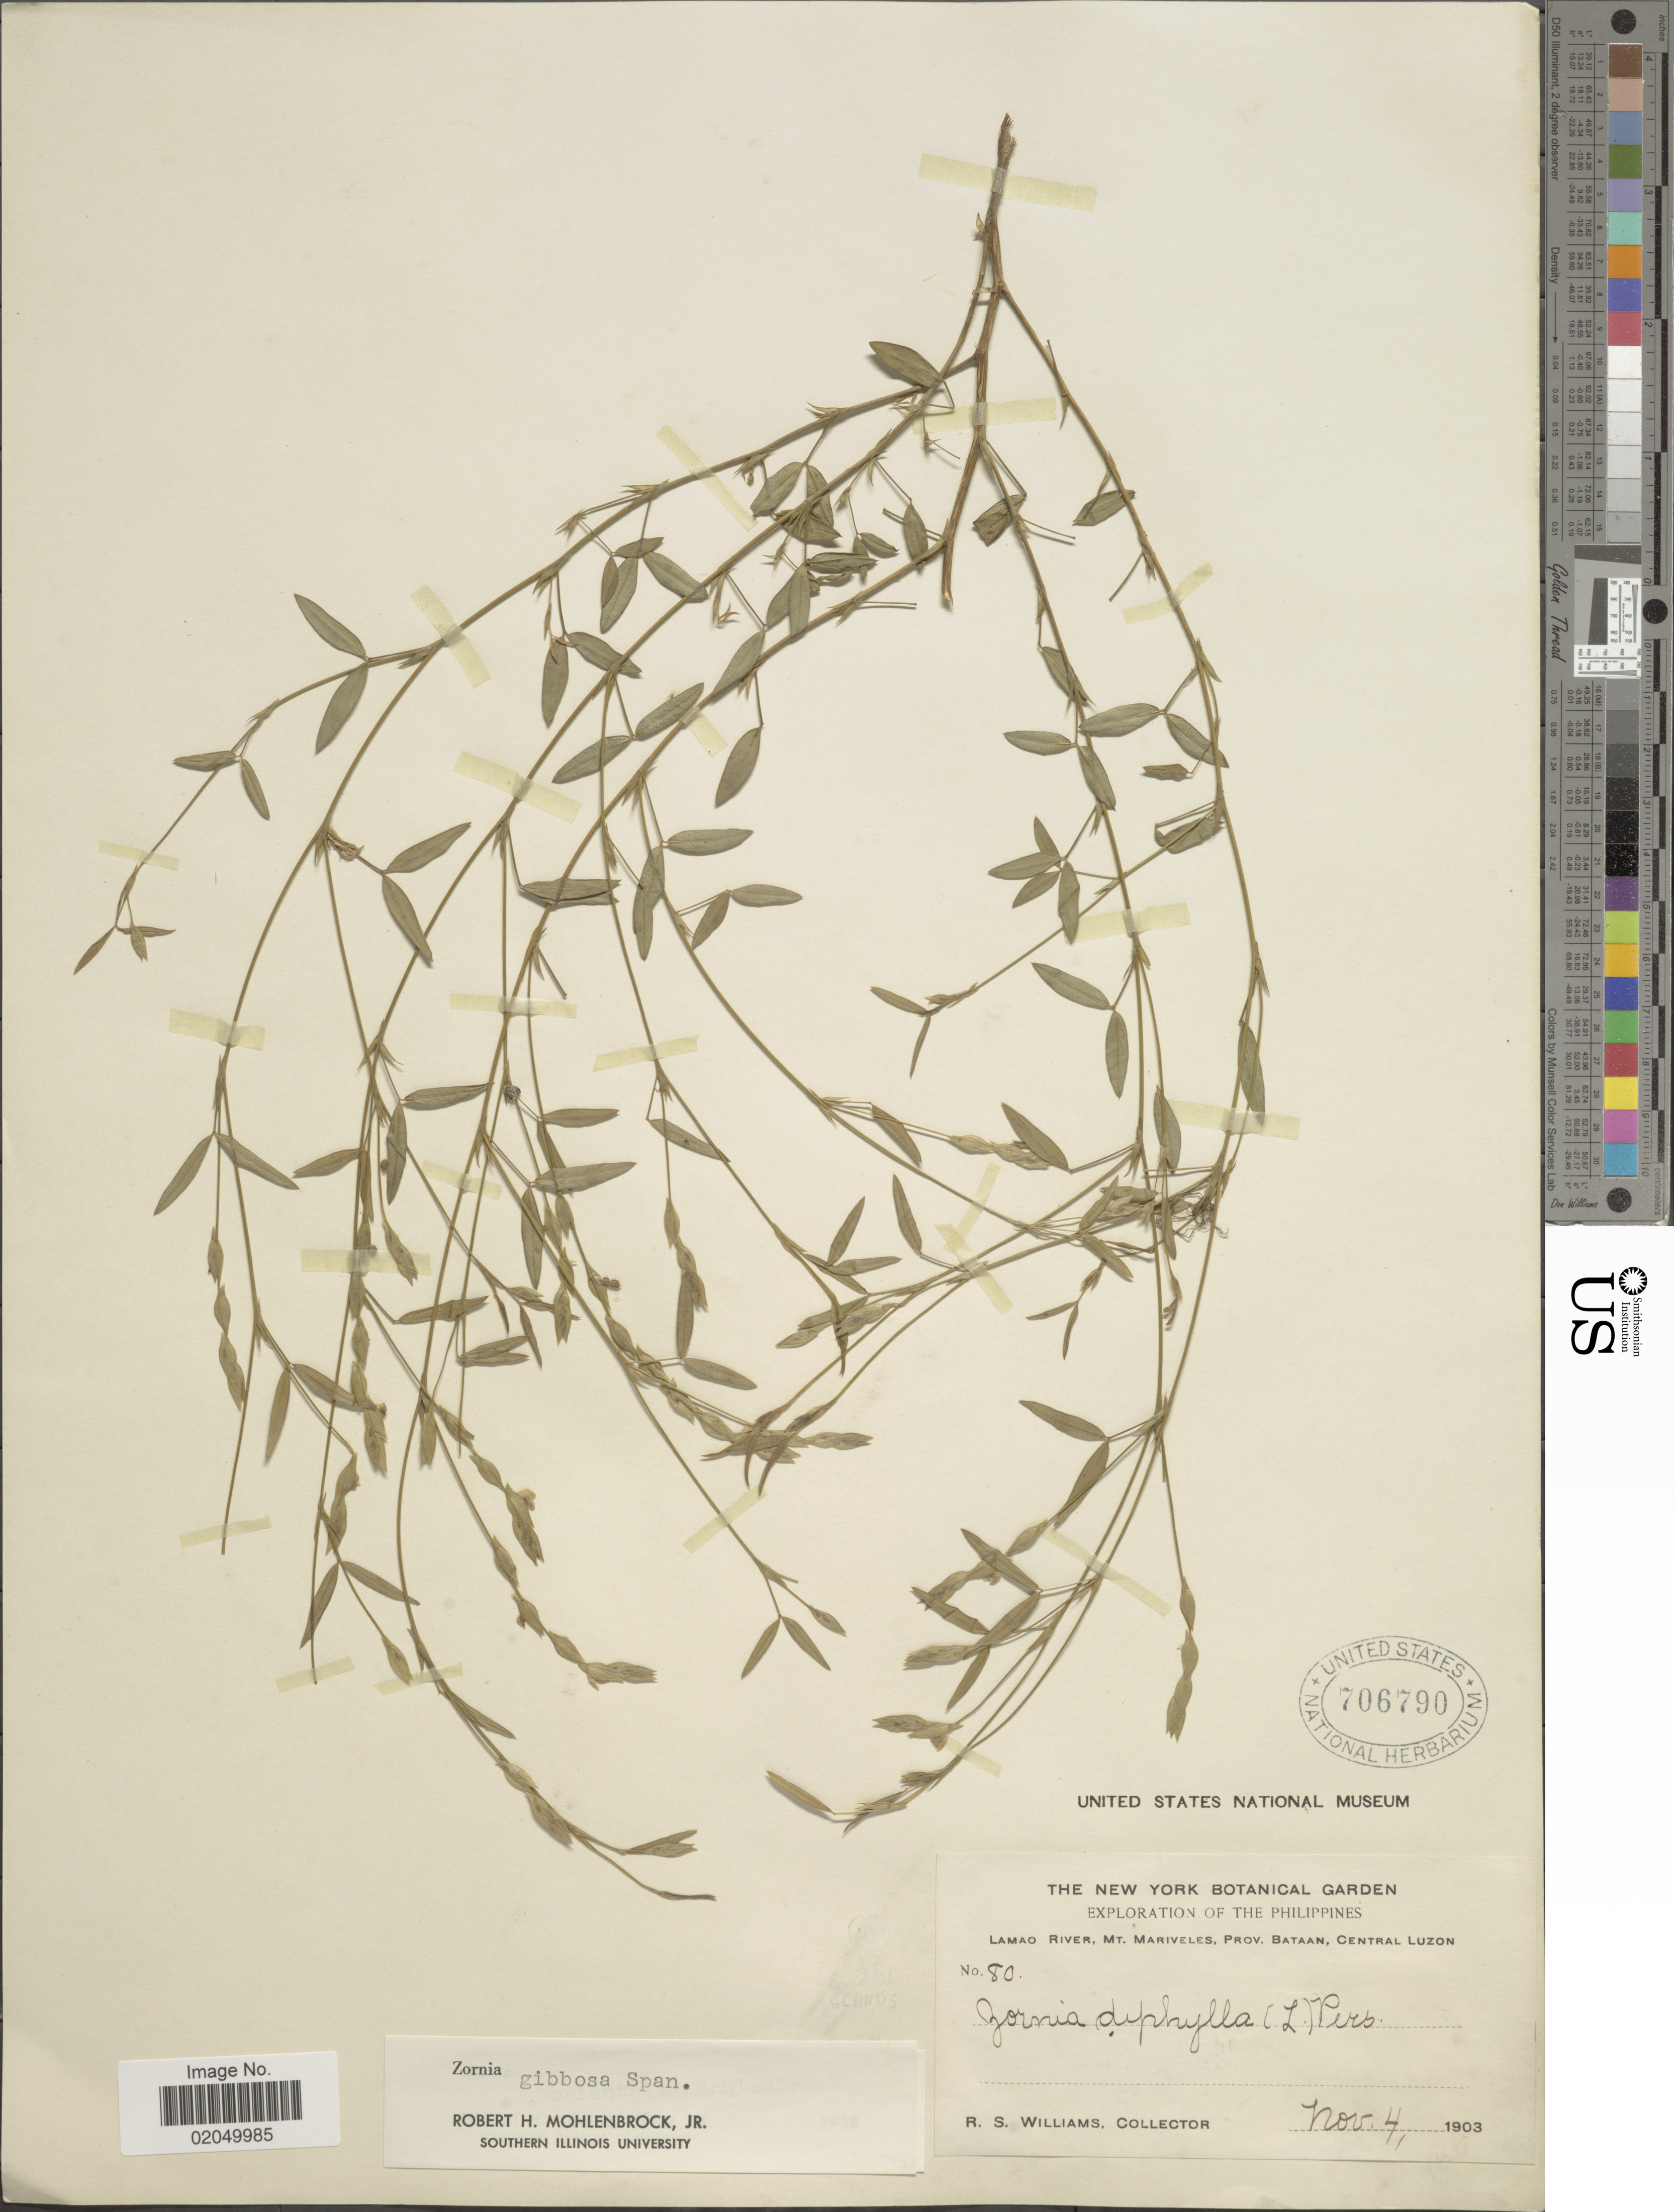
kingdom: Plantae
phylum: Tracheophyta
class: Magnoliopsida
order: Fabales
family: Fabaceae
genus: Zornia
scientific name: Zornia gibbosa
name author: Spanoghe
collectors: R. S. Williams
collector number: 80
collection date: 1903-11-04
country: Philippines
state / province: Central Luzon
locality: Lamao River, Mt. Mariveles, Prov. Bataan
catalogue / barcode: US 706790